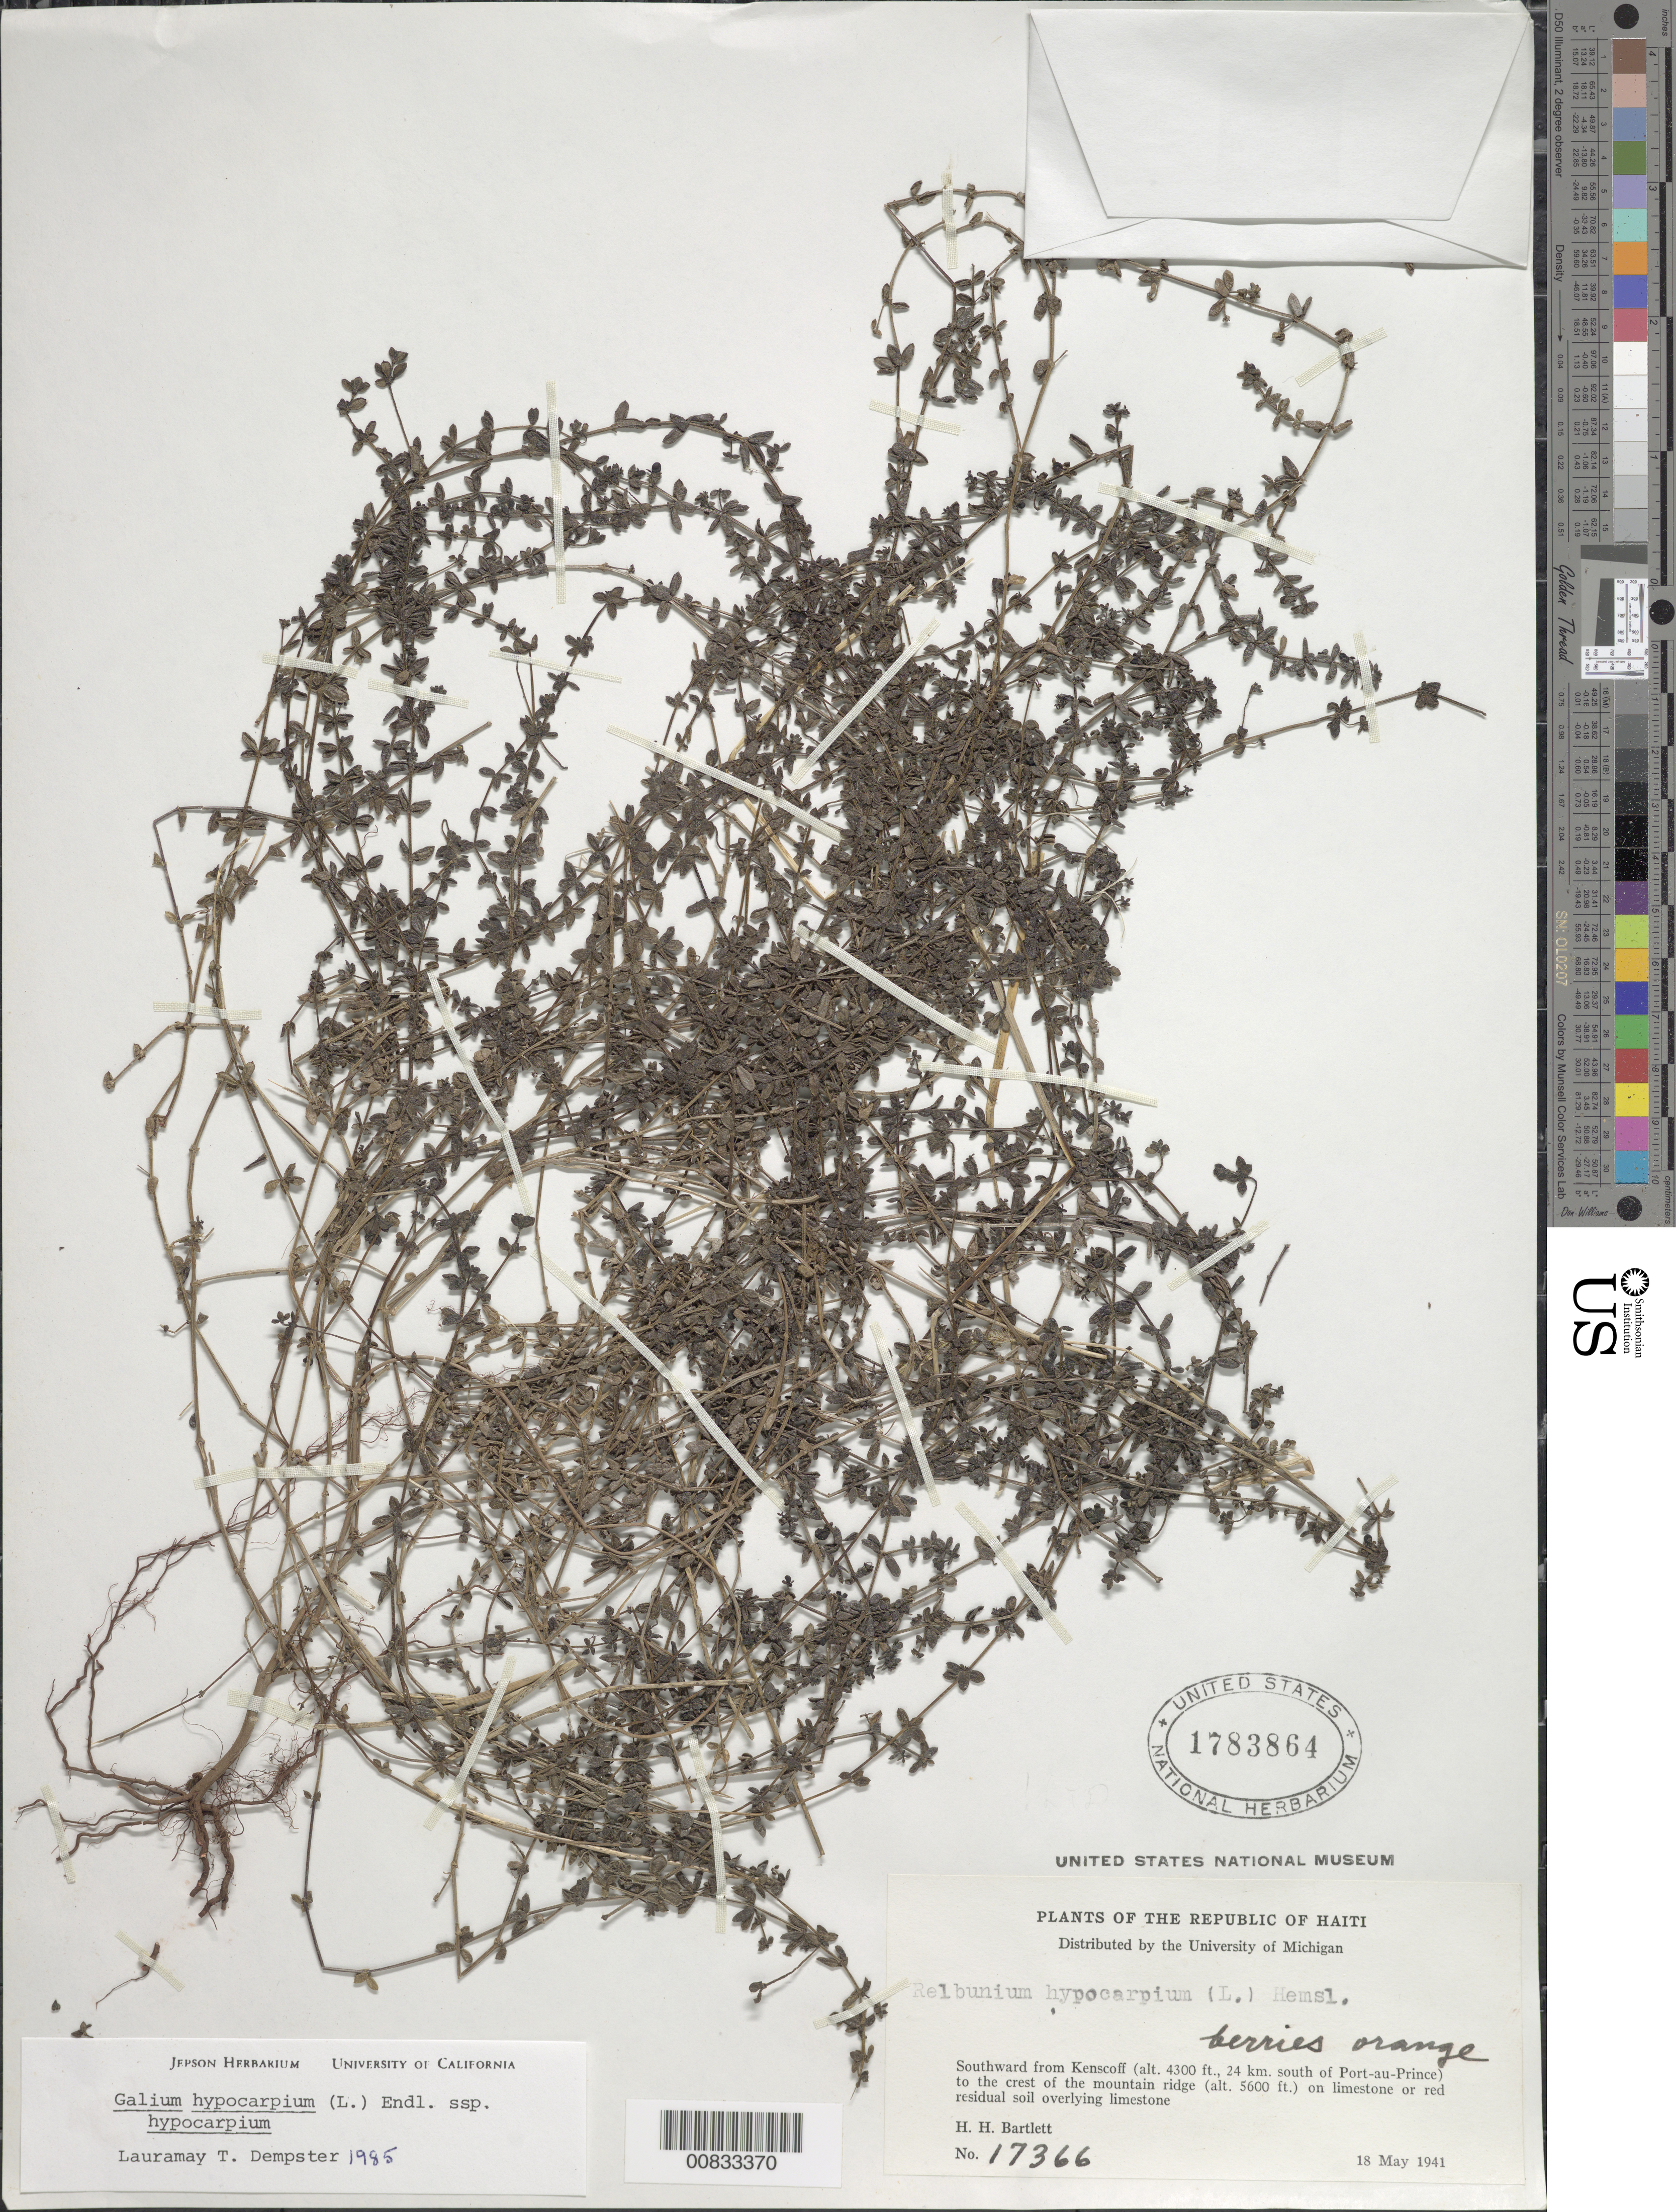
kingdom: Plantae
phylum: Tracheophyta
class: Magnoliopsida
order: Gentianales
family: Rubiaceae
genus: Galium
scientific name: Galium hypocarpium subsp. hypocarpium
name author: (L.) Endl. ex Griseb.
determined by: Dempster, L. T.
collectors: H. H. Bartlett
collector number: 17366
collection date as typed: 18 May 1941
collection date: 1941-05-18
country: Haiti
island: Hispaniola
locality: Southward from Kenscoff (alt. 4300 ft., 24 km S of Port-au-Prince) to the crest of the mountain ridge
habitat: On limestone or red residual soil overlying limestone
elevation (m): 1707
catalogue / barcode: US 1783864